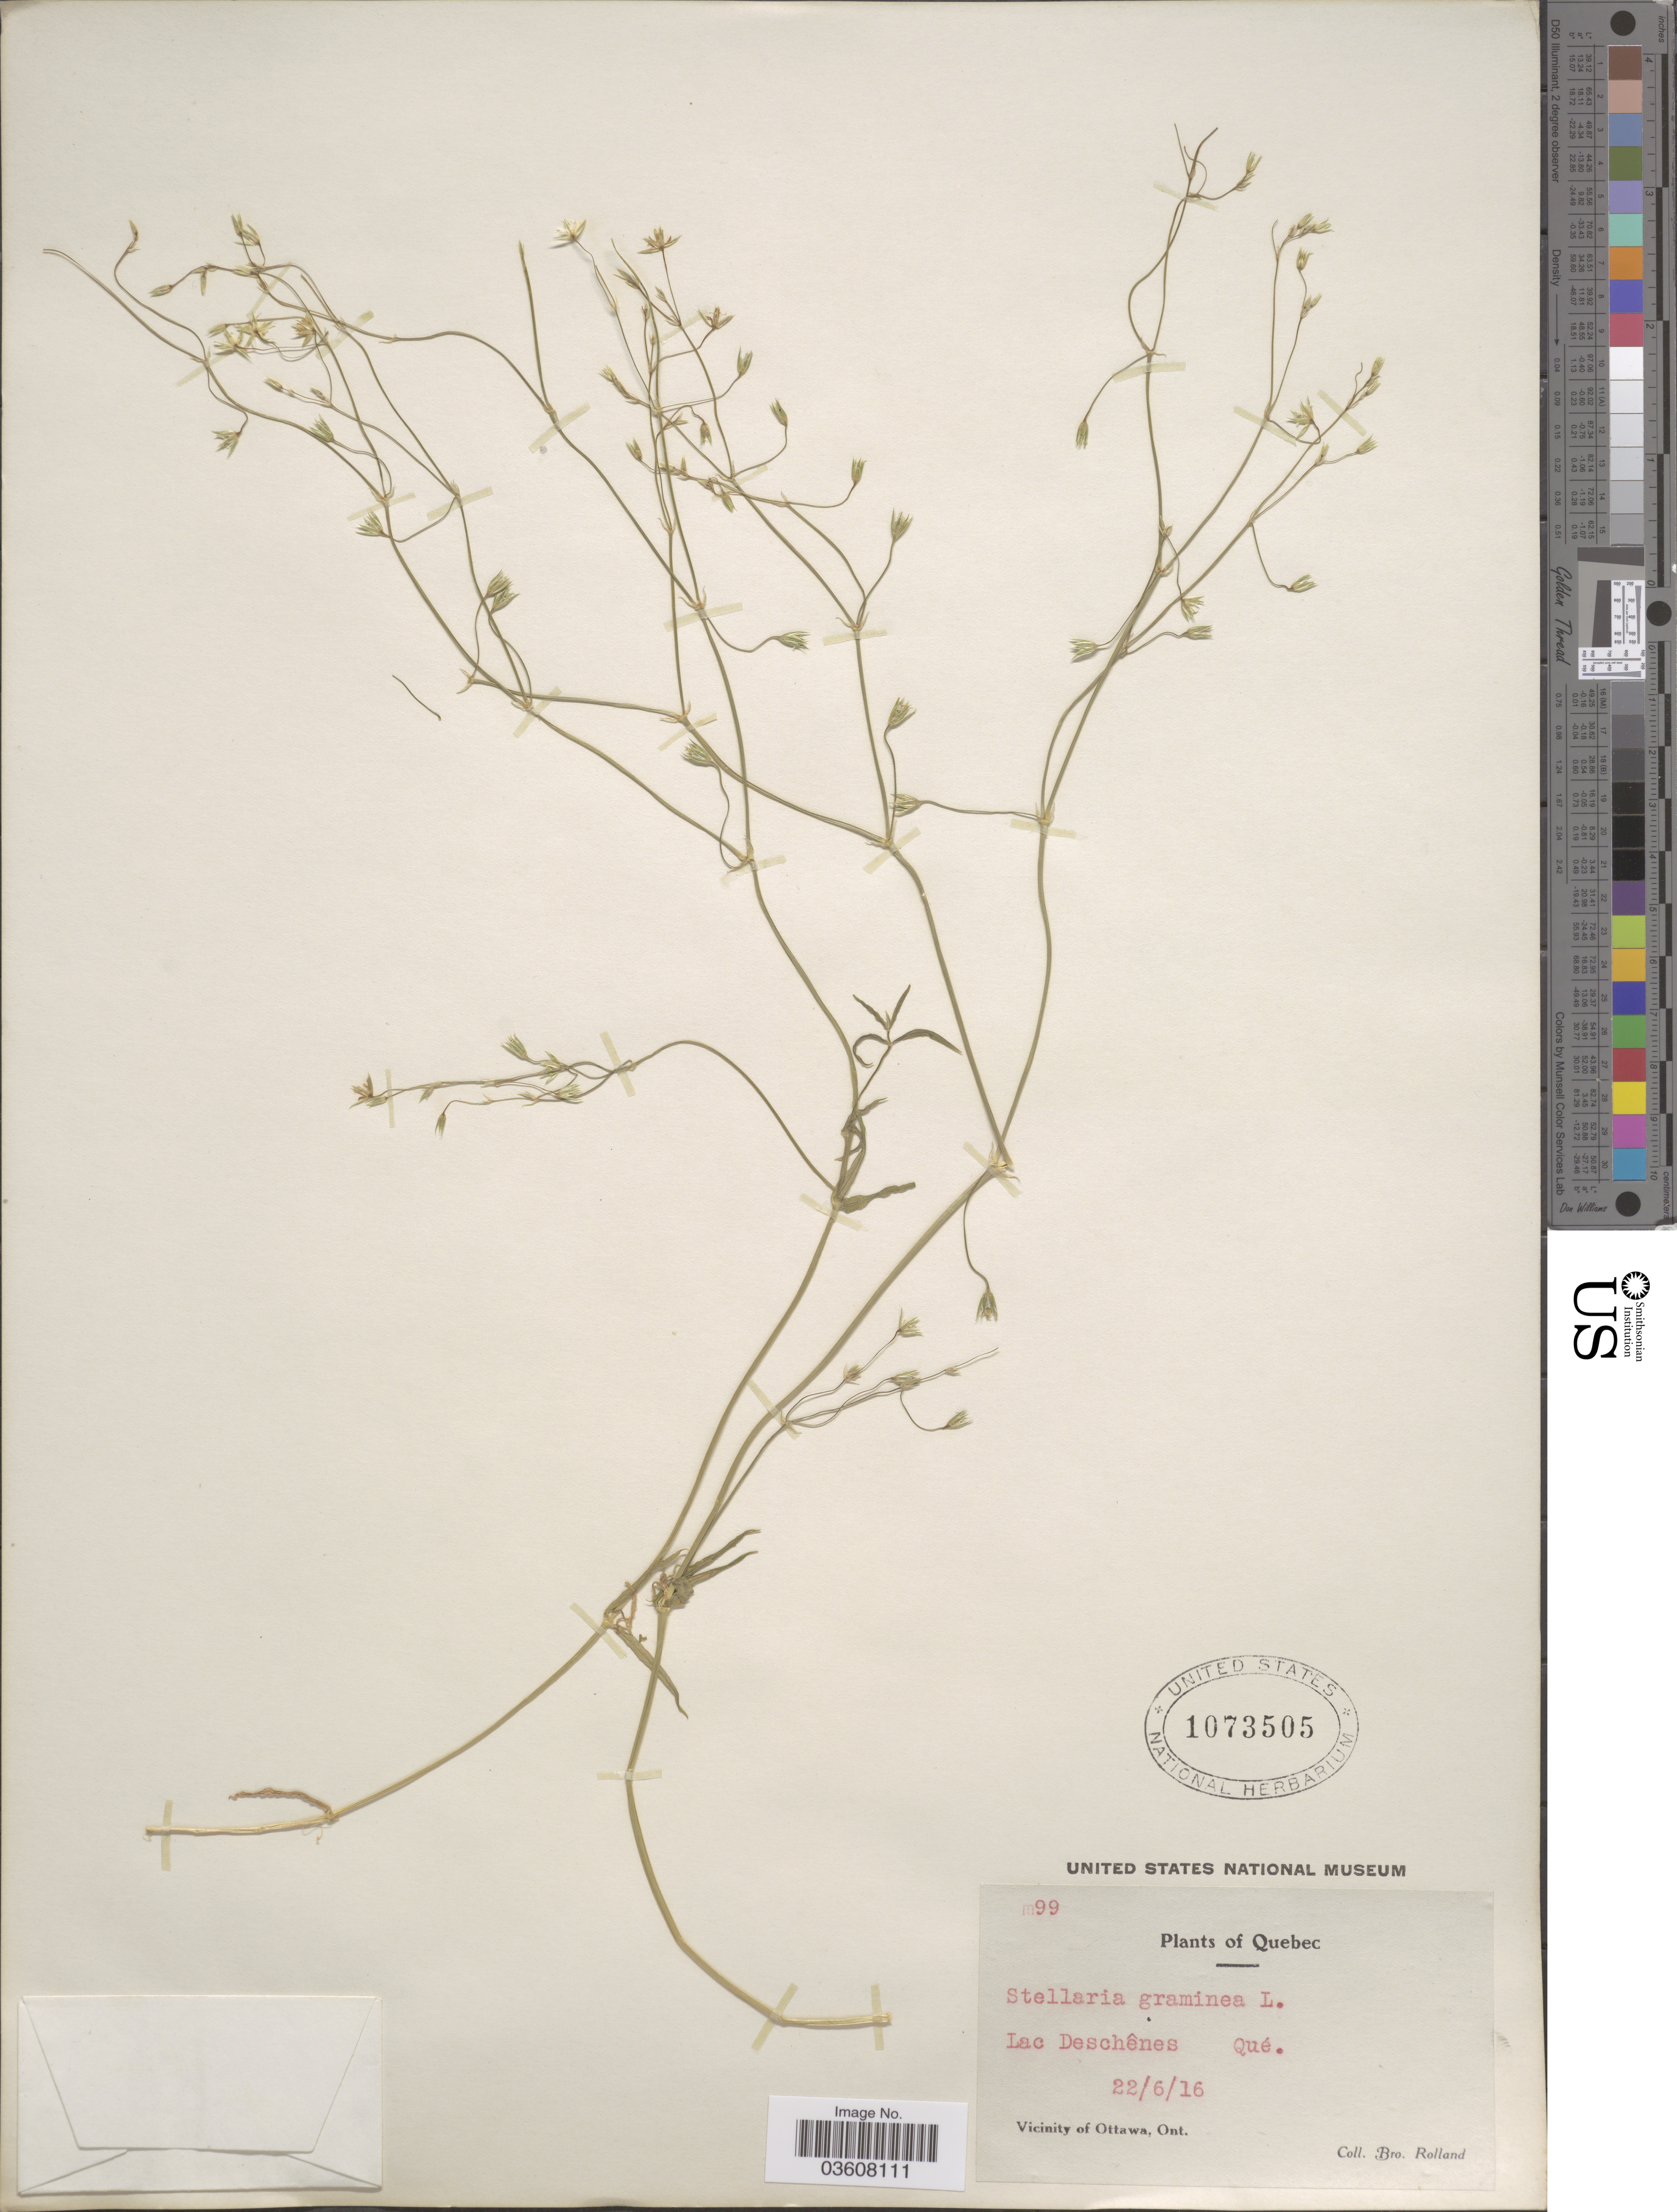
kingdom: Plantae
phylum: Tracheophyta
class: Magnoliopsida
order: Caryophyllales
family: Caryophyllaceae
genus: Stellaria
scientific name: Stellaria graminea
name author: L.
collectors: B. Rolland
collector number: m99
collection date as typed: Transcribed d/m/y: 22/6/16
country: Canada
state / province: Quebec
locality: Las Deschênes.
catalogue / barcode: US 1073505